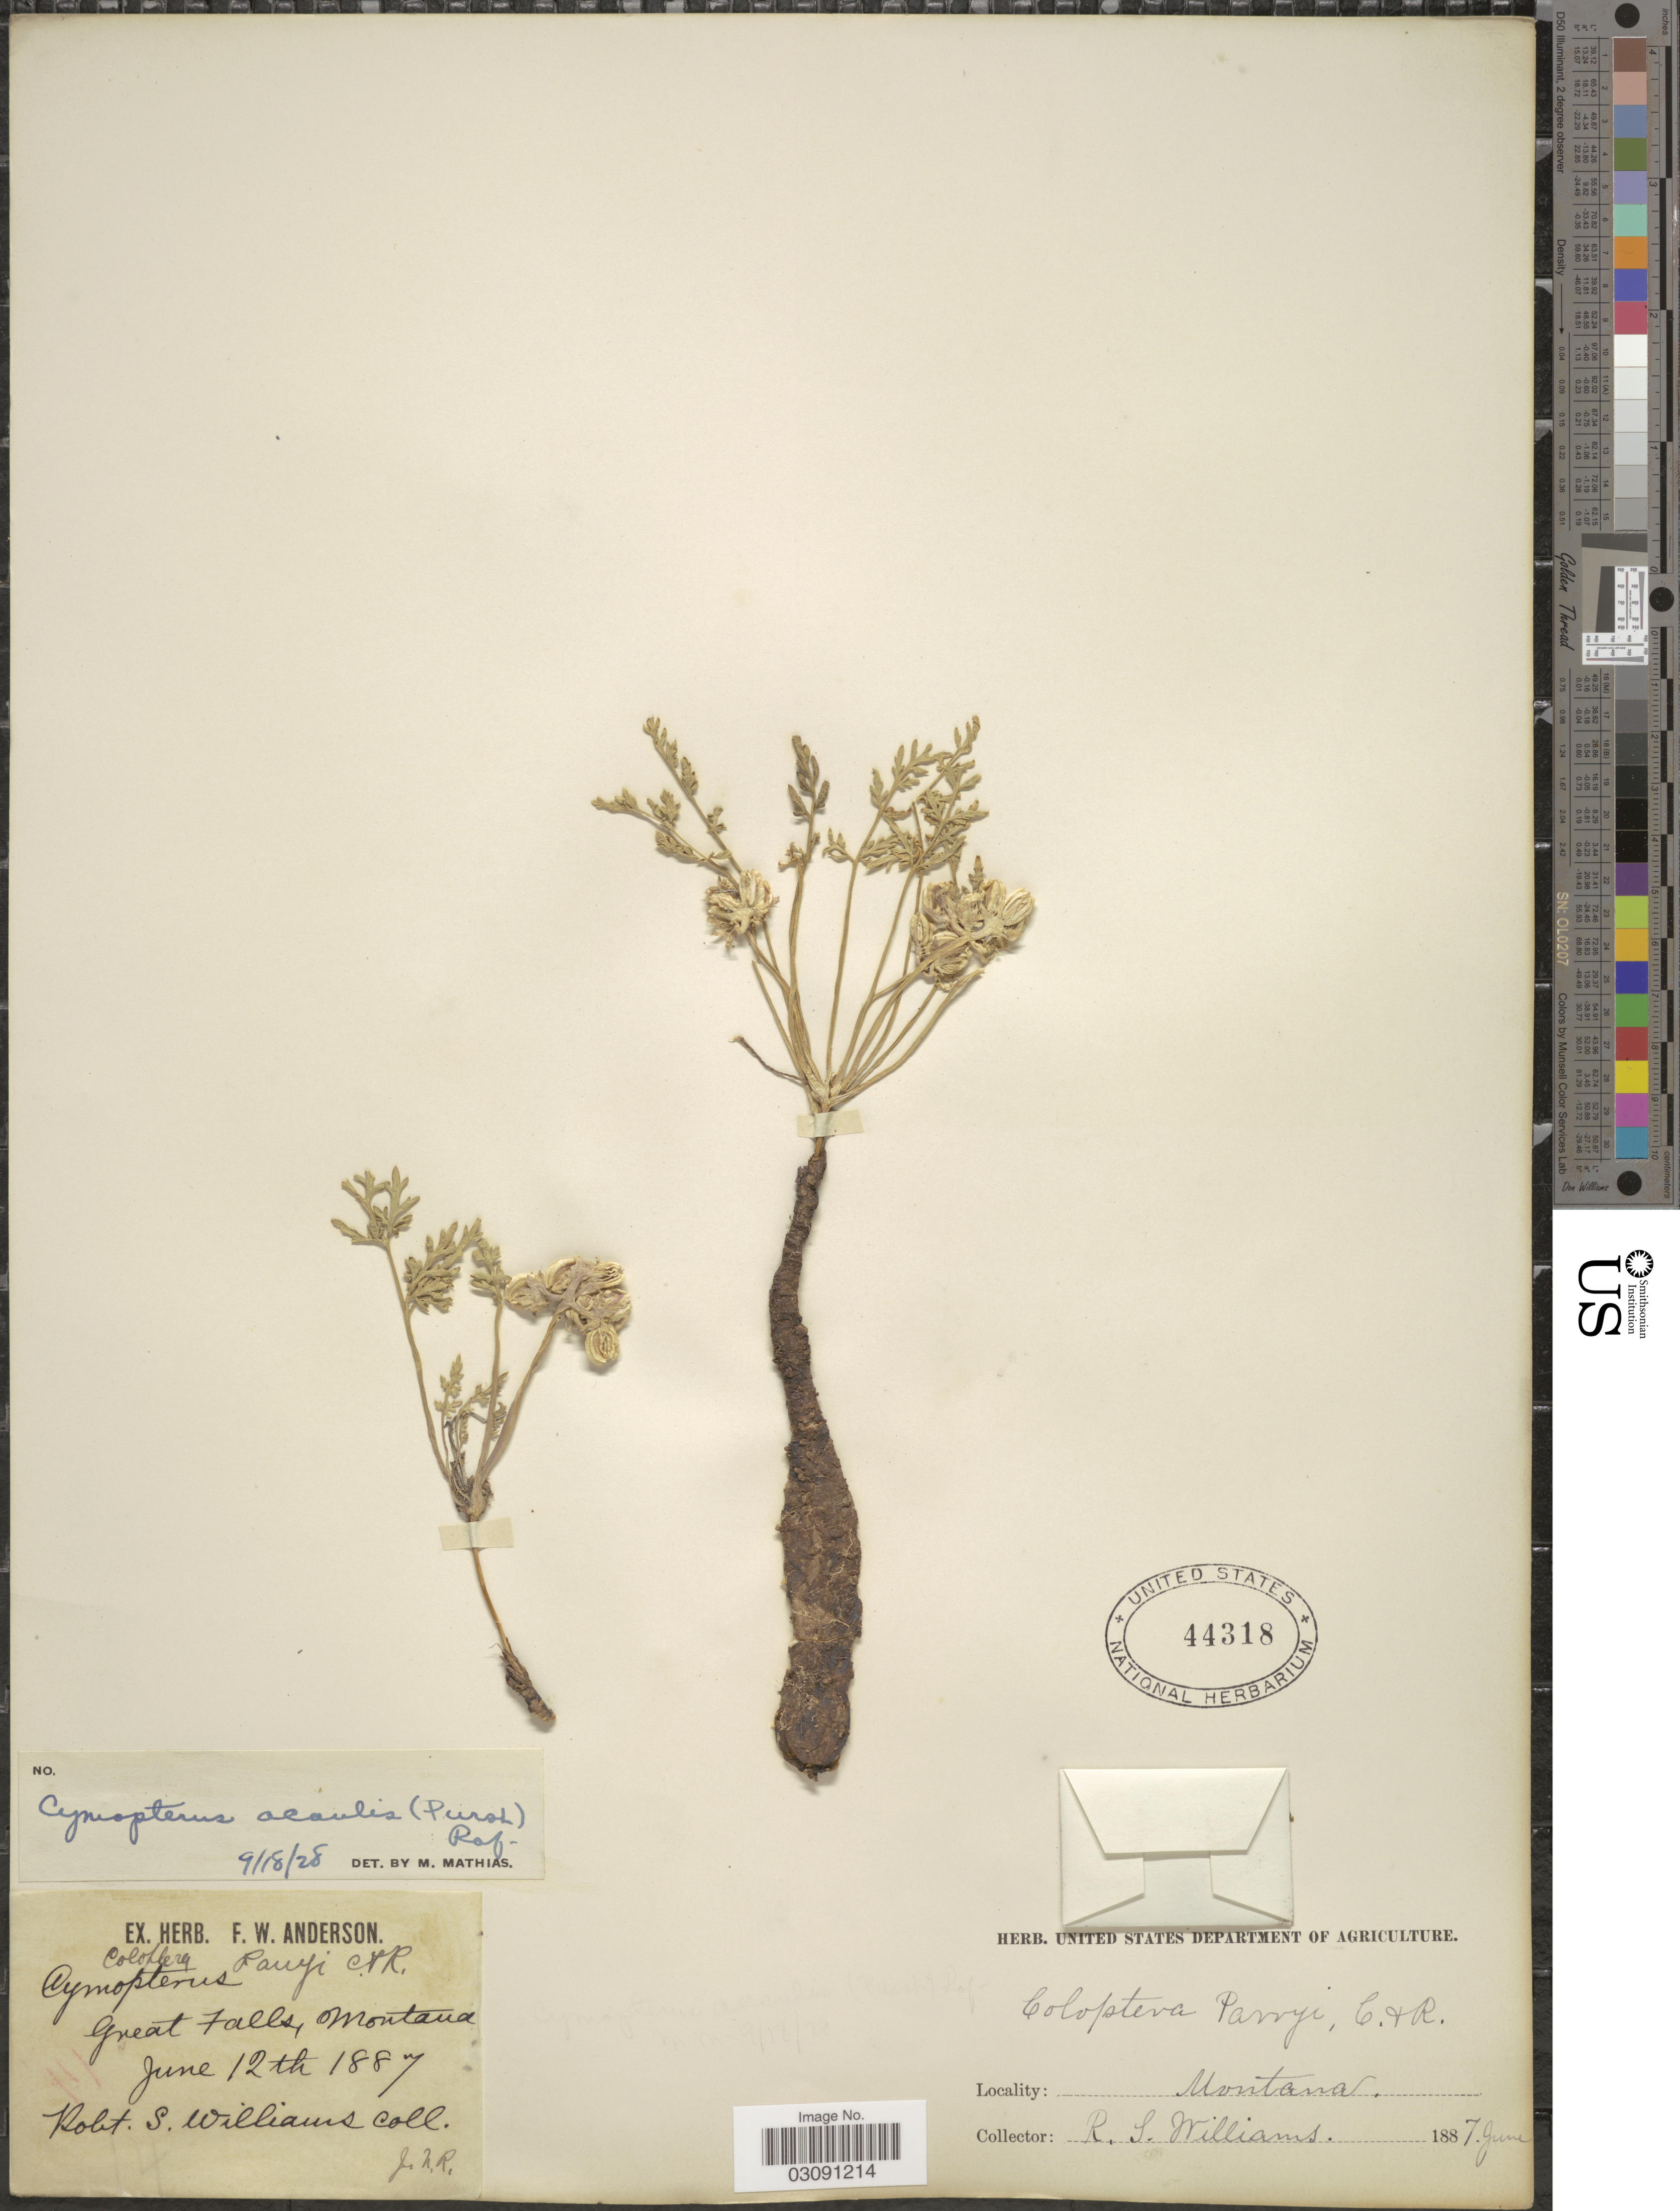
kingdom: Plantae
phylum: Tracheophyta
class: Magnoliopsida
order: Apiales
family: Apiaceae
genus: Cymopterus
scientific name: Cymopterus acaulis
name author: (Pursh) Raf.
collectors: R. S. Williams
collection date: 1887-06-12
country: United States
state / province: Montana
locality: Great Falls, Montana.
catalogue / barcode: US 44318